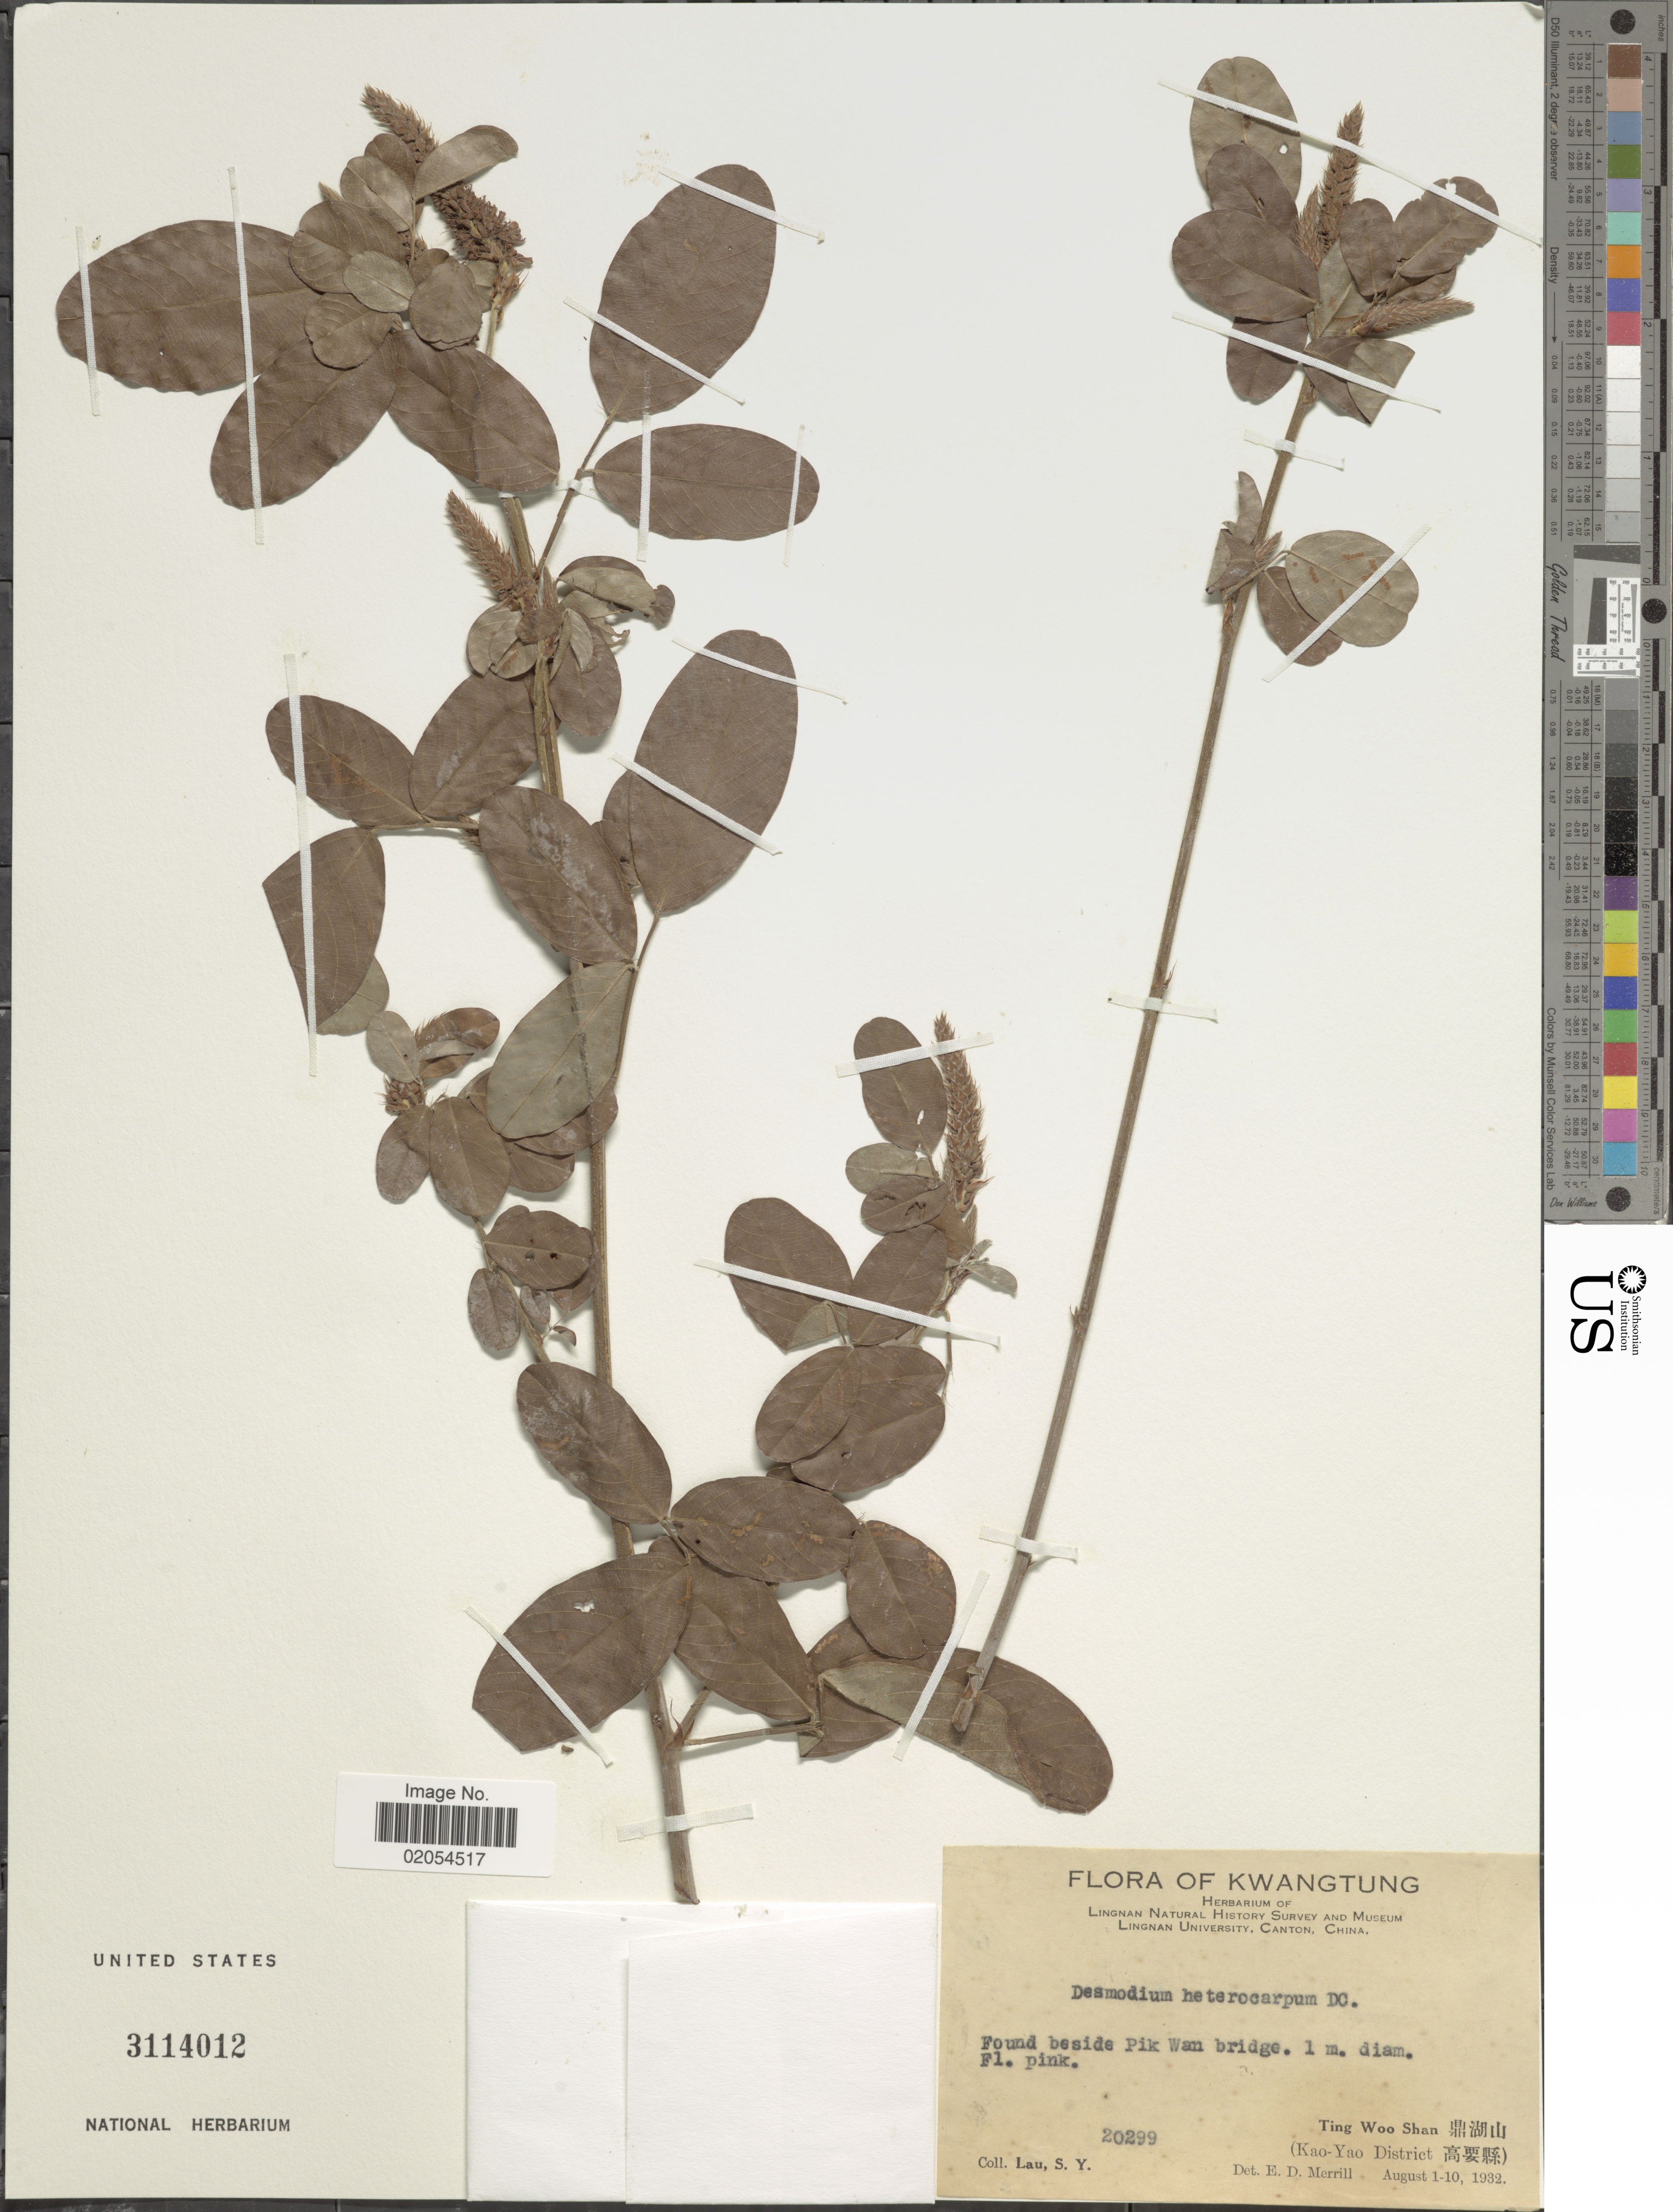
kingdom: Plantae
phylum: Tracheophyta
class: Magnoliopsida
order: Fabales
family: Fabaceae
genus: Grona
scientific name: Grona heterocarpos var. strigosa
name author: (Meeuwen) H. Ohashi & K. Ohashi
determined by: Strong, Mark T., (BOT), Smithsonian Institution - National Museum of Natural History (UNITED STATES)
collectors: S. Y. Lau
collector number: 20299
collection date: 1932-08-01/1932-08-10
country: China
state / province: Guangdong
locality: Ting Woo Shan, (Kao-Yao District)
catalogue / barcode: US 3114012